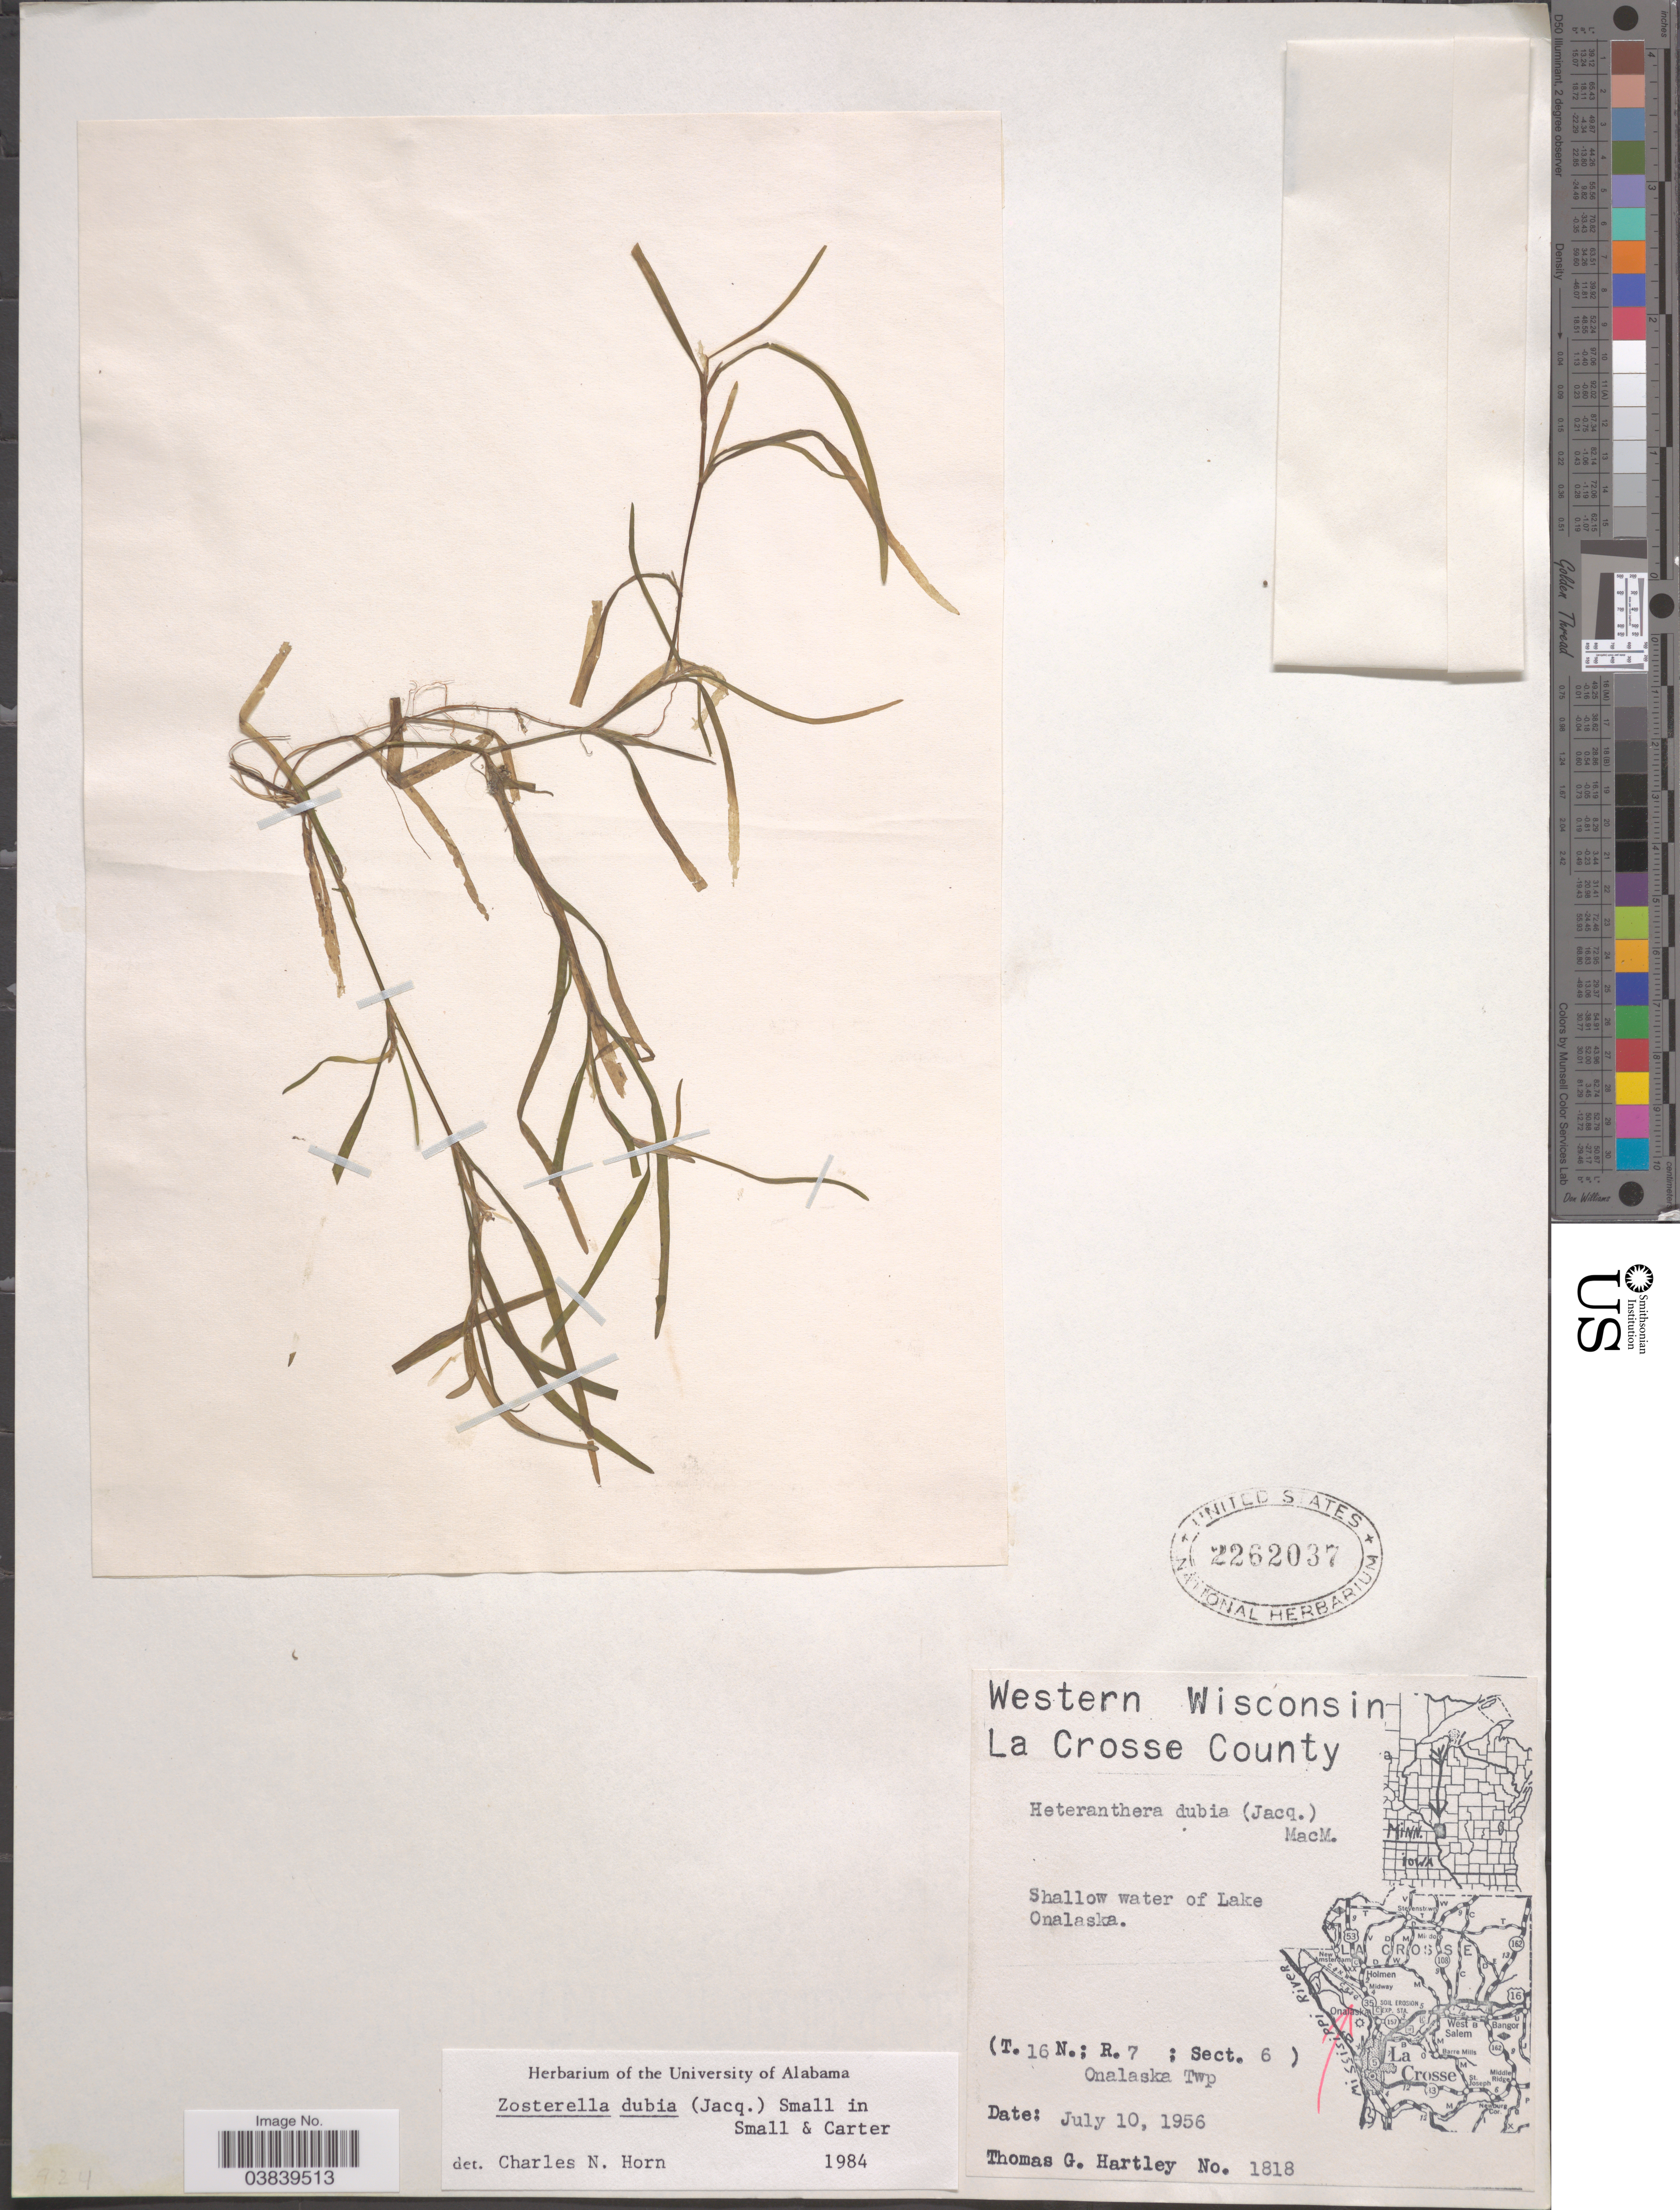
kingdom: Plantae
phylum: Tracheophyta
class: Liliopsida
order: Commelinales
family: Pontederiaceae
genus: Heteranthera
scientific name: Heteranthera dubia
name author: (Jacq.) MacMill.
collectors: T. G. Hartley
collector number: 1818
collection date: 1956-07-10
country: United States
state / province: Wisconsin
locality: Western Wisconsin. La Crosse County. Lake Onalaska. (T. 16N.; R. 7; Sect. 6) Onalaska Twp.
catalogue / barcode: US 2262037